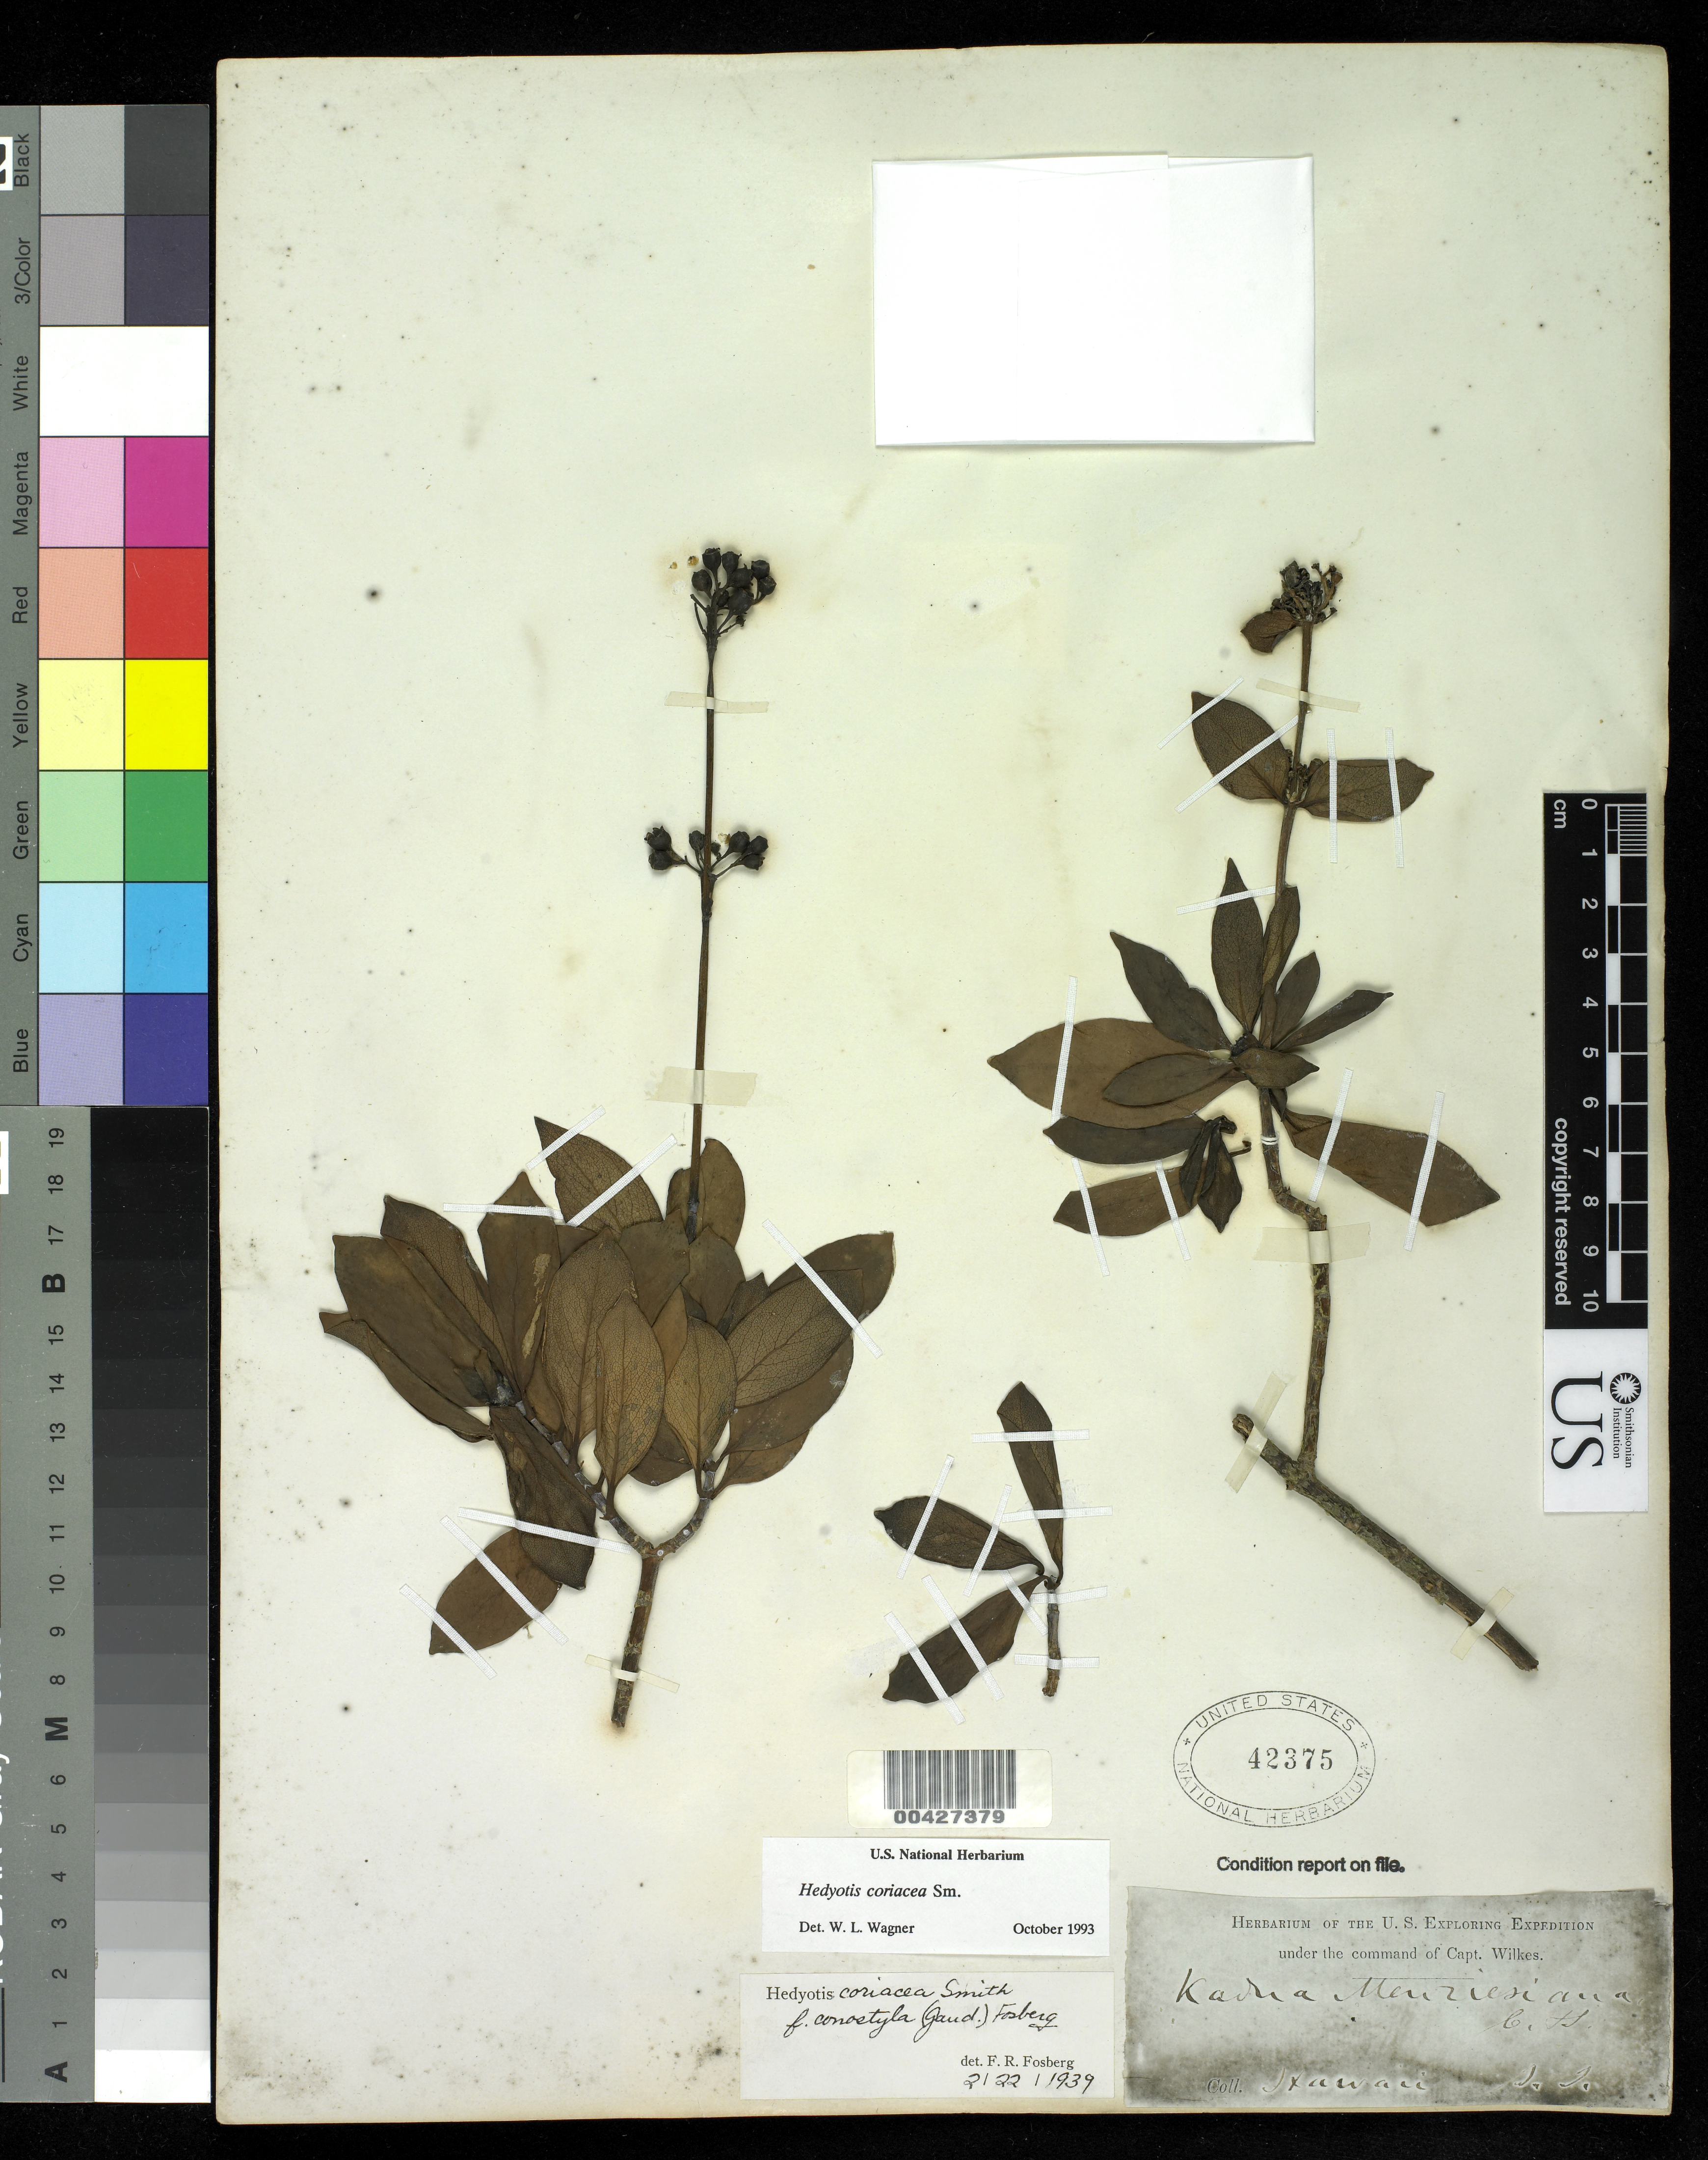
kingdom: Plantae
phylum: Tracheophyta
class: Magnoliopsida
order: Gentianales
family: Rubiaceae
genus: Kadua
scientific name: Kadua coriacea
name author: (Sm.) W.L. Wagner & Lorence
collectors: Wilkes Explor. Exped.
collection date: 1838/1842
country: United States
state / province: Hawaii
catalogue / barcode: US 42375